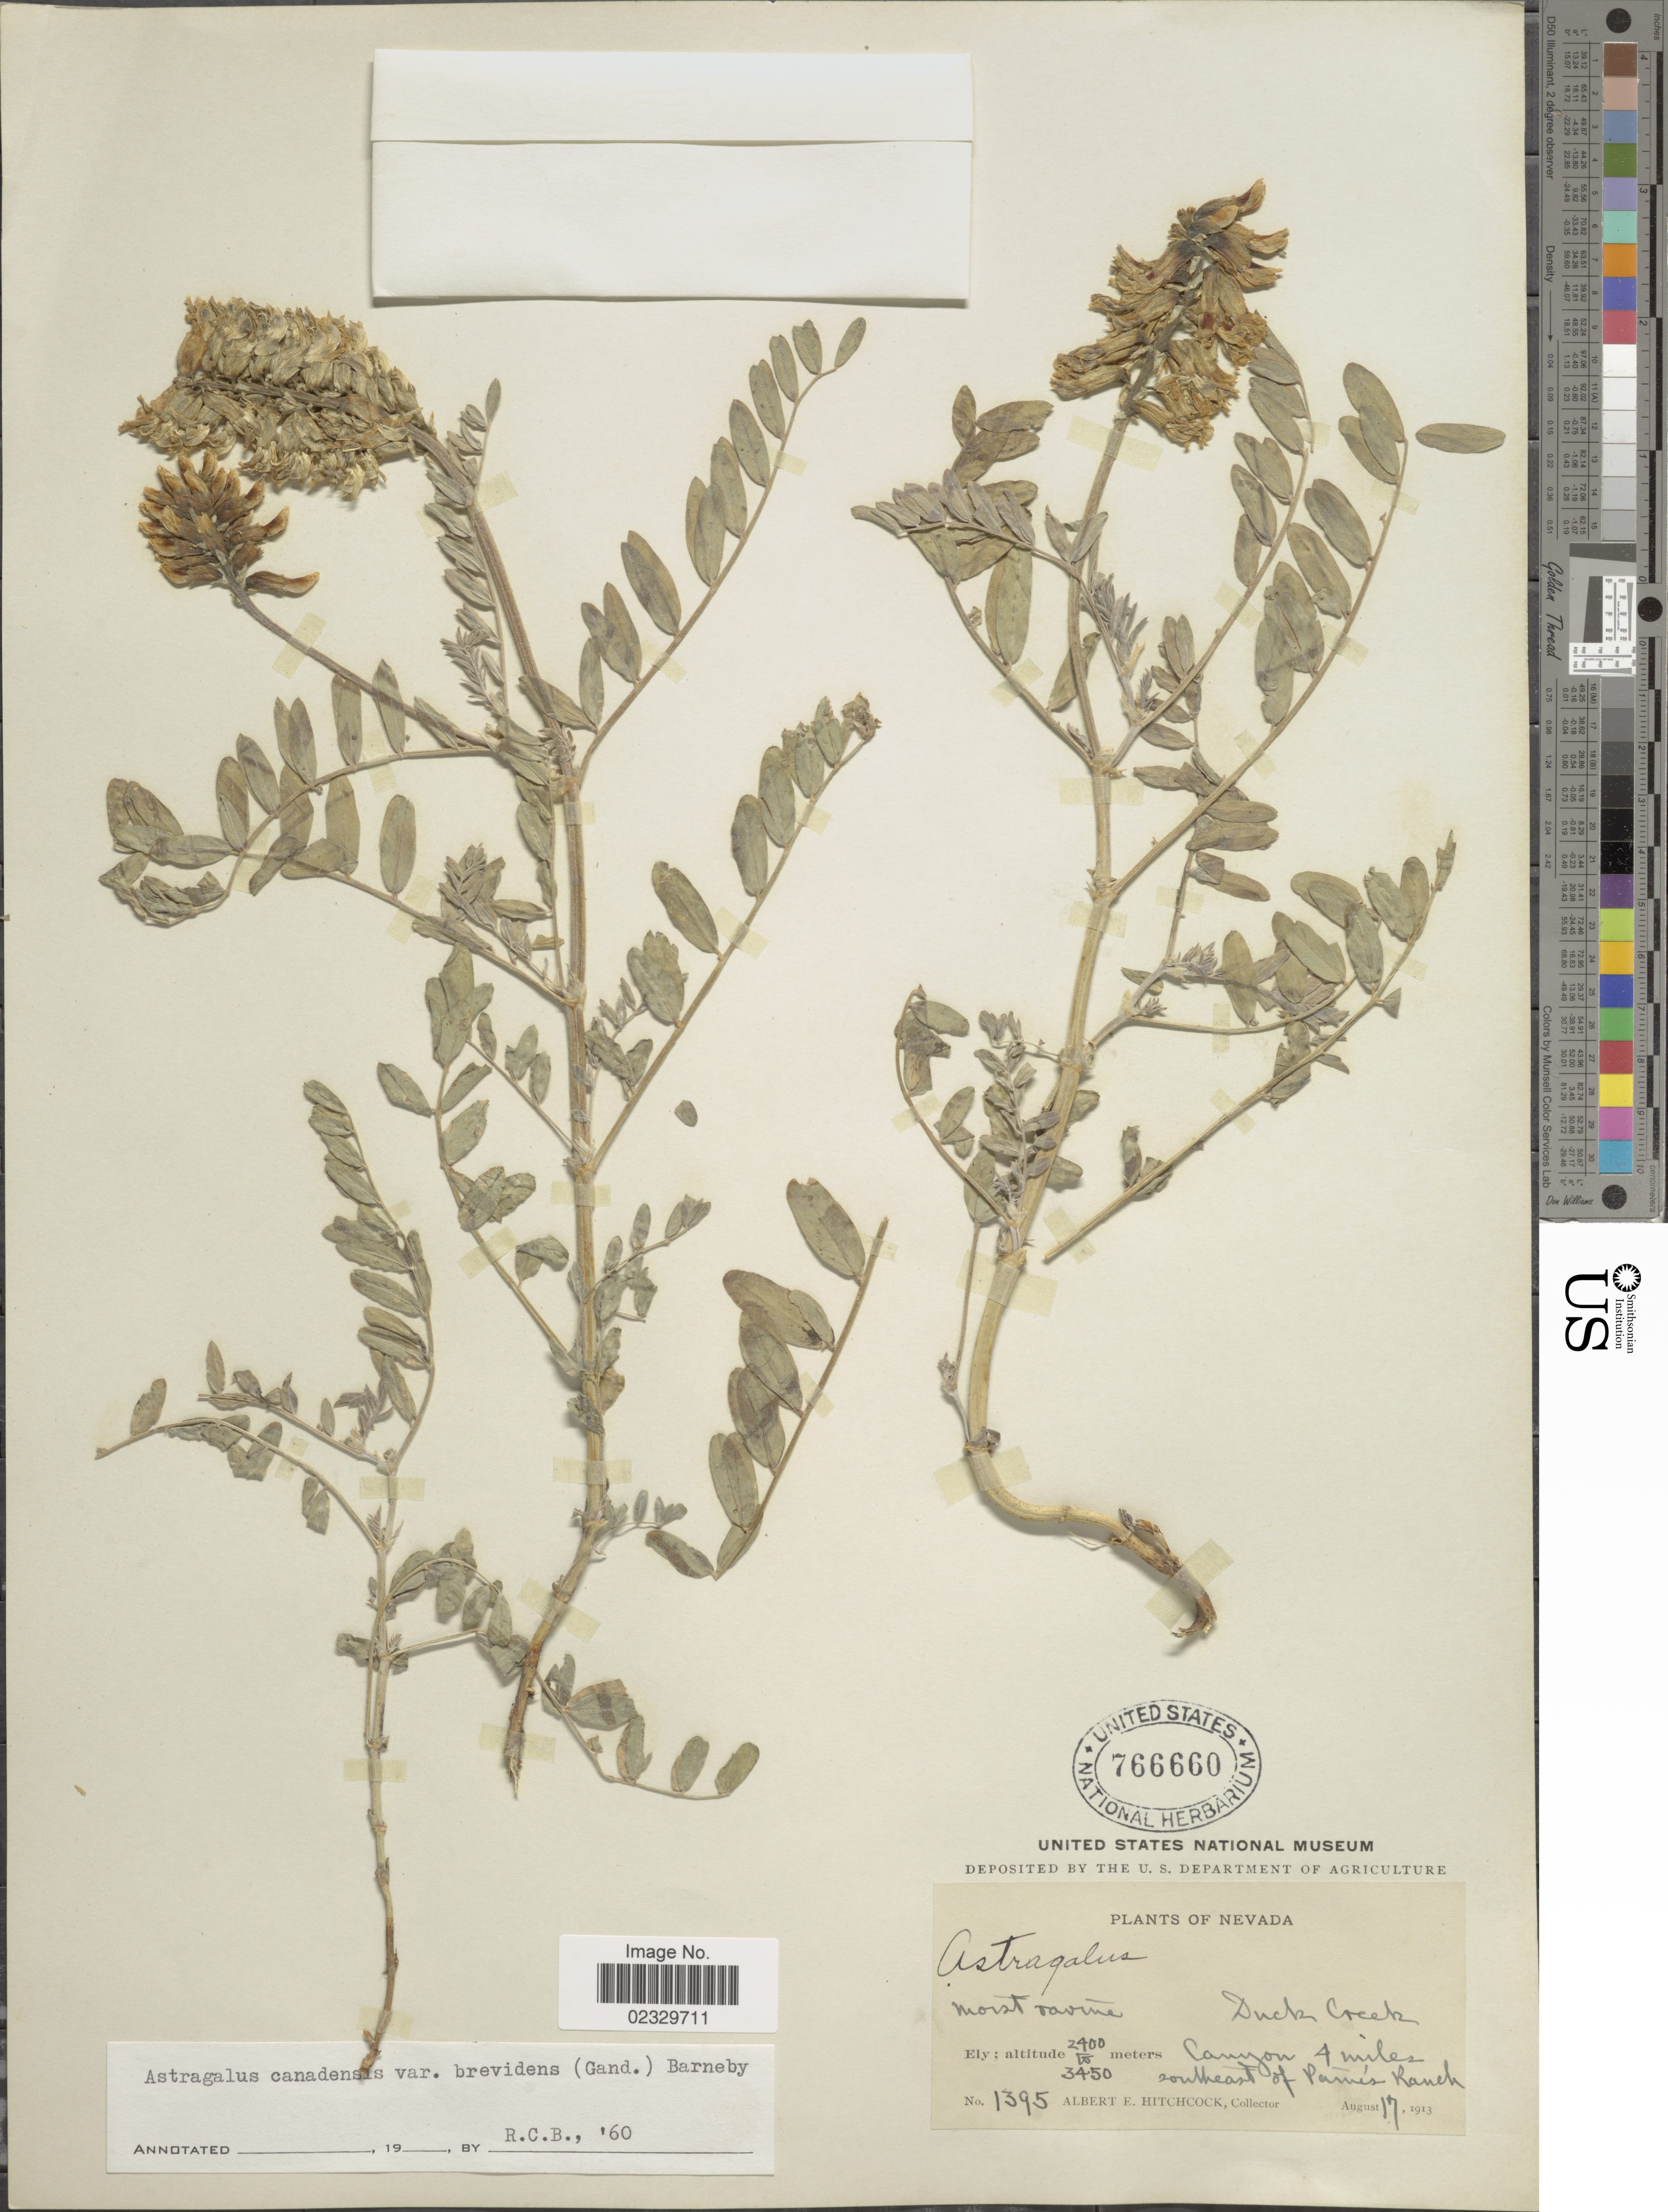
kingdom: Plantae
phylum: Tracheophyta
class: Magnoliopsida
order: Fabales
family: Fabaceae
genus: Astragalus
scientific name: Astragalus canadensis var. brevidens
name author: L.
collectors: A. Hitchcock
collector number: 1395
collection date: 1913-08-17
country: United States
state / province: Nevada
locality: Ely, Canyon 4 miles southeast of Pamez Ranch, Duck Creek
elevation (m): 2400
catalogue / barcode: US 766660